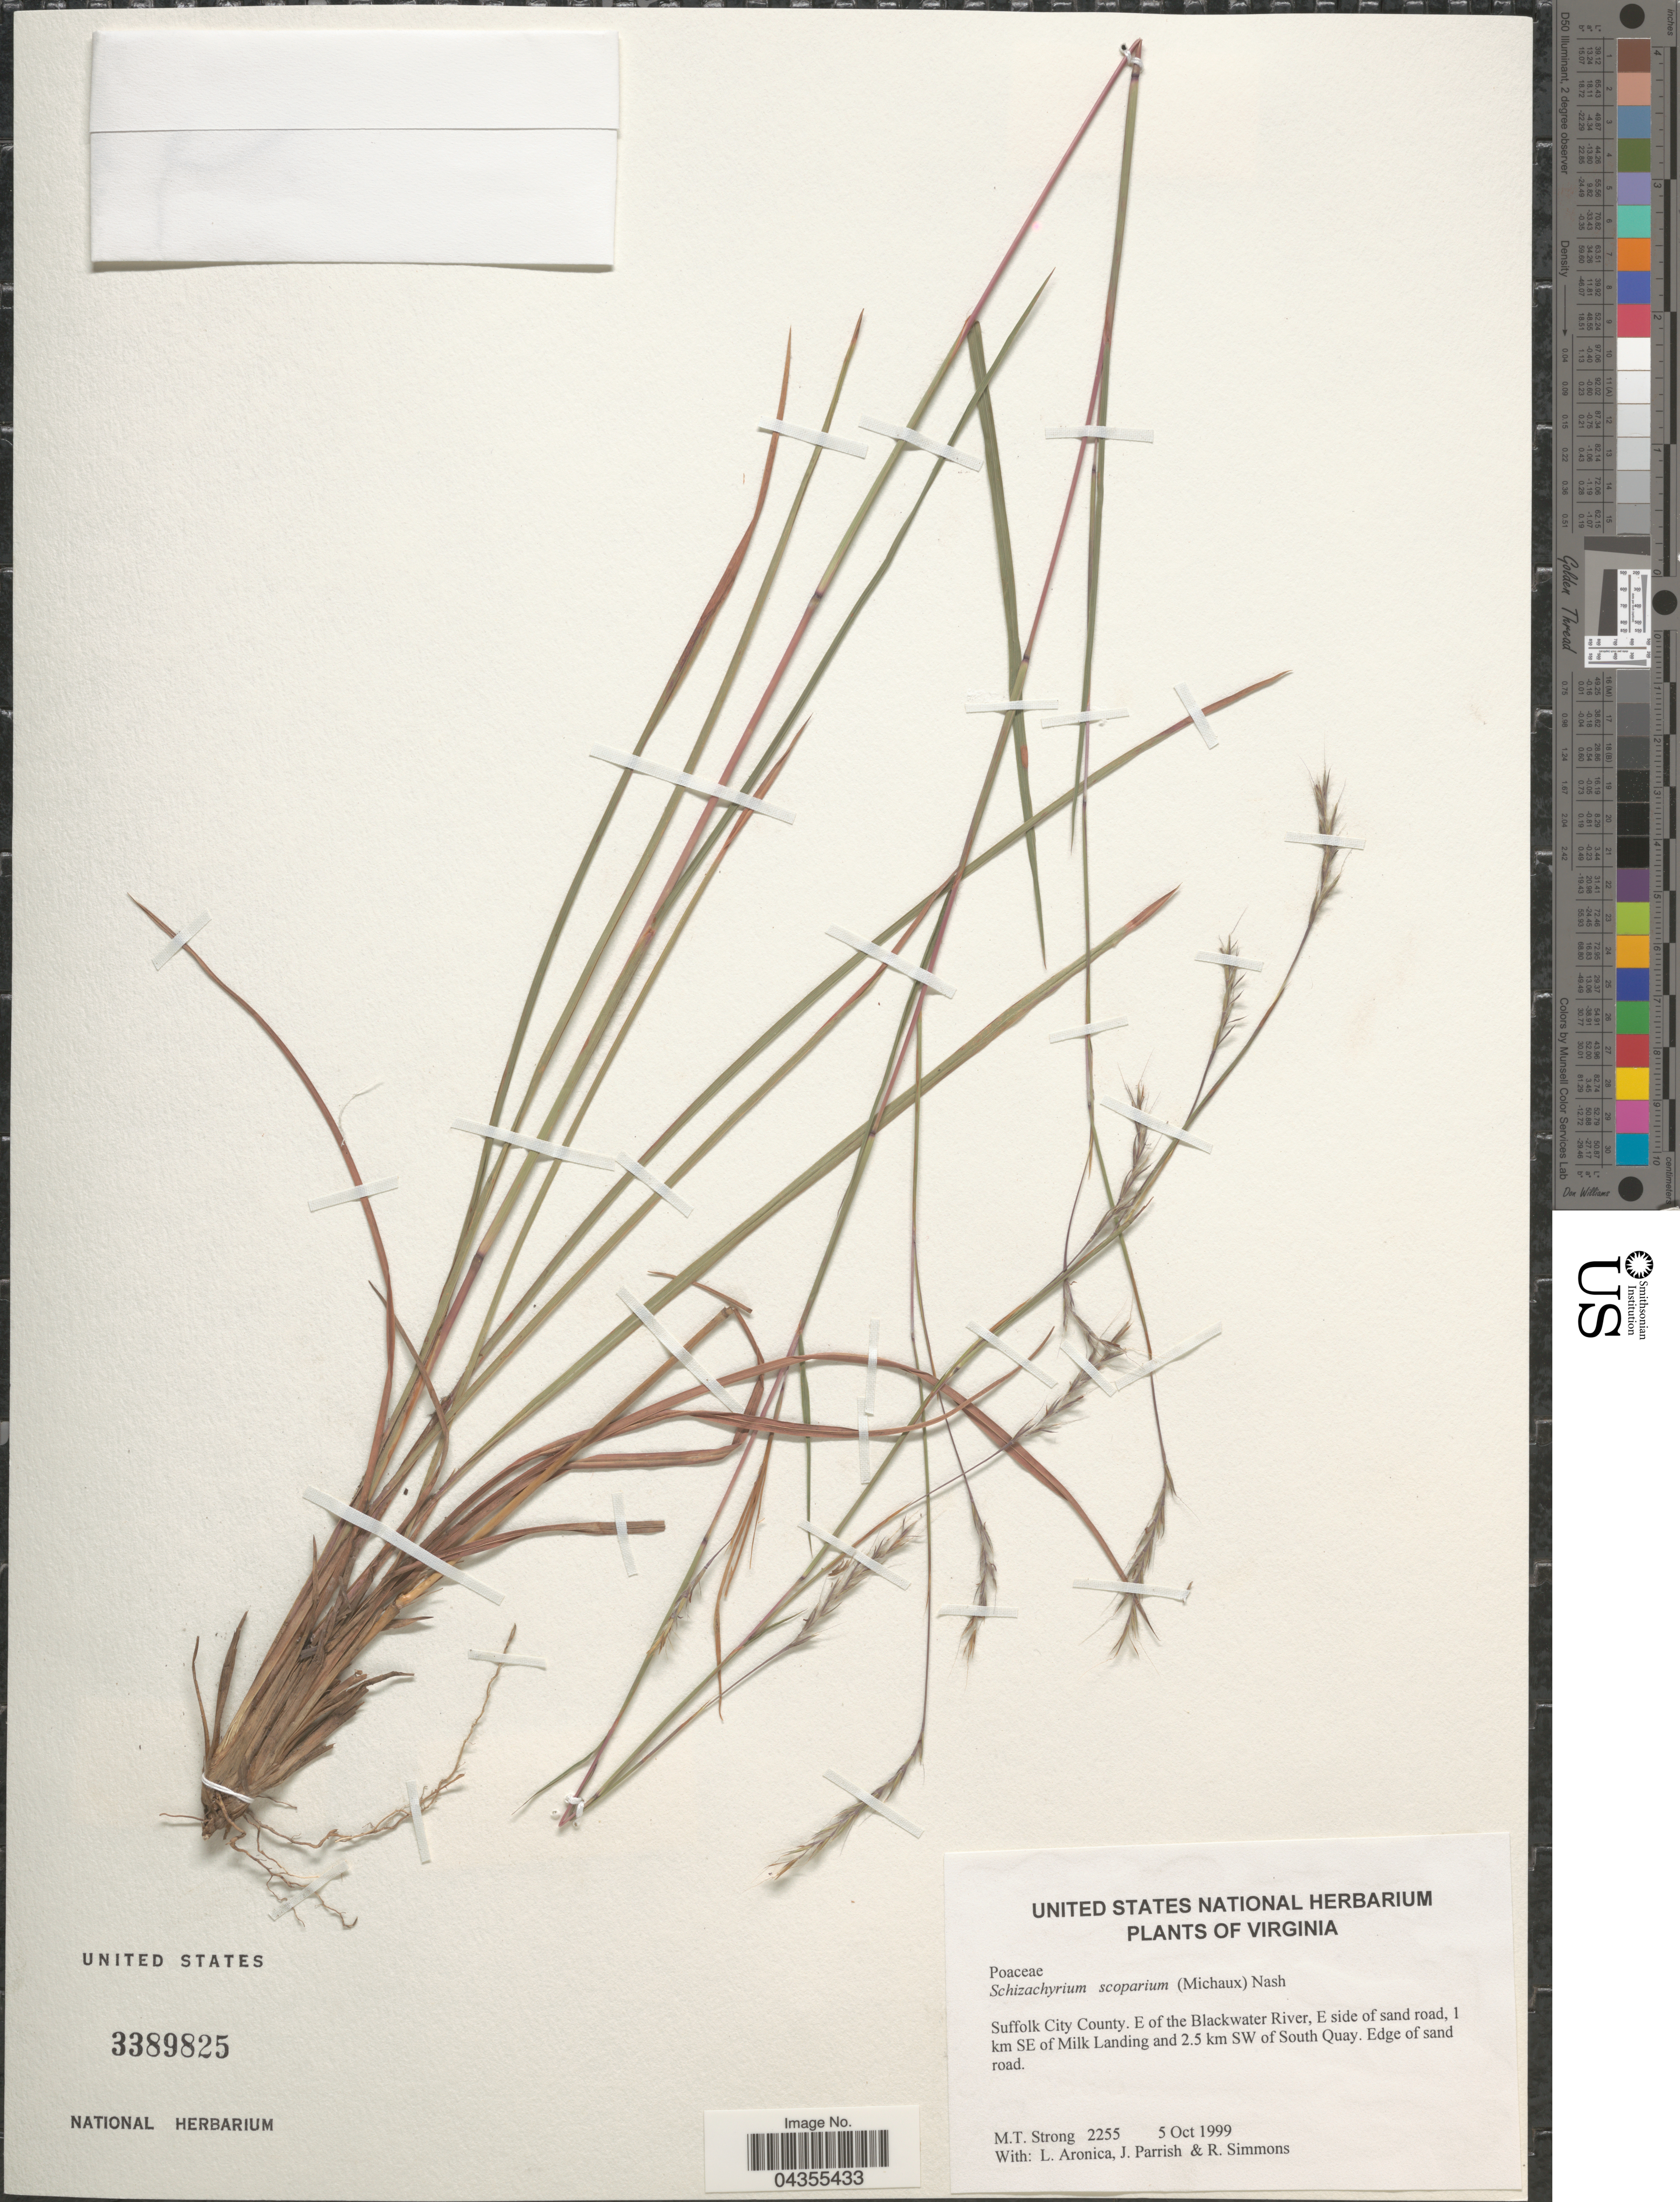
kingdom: Plantae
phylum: Tracheophyta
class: Liliopsida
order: Poales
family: Poaceae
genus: Schizachyrium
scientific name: Schizachyrium scoparium var. scoparium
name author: (Michx.) Nash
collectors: M. T. Strong, L. Aronica, J. Parrish & R. Simmons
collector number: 2255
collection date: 1999-10-05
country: United States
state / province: Virginia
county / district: City of Suffolk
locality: Suffolk City County. E of the Blackwater River, E side of sand road, 1 km SE of Milk Landing and 2.5 km SW of South Quay. Edge of sand road.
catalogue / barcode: US 3389825